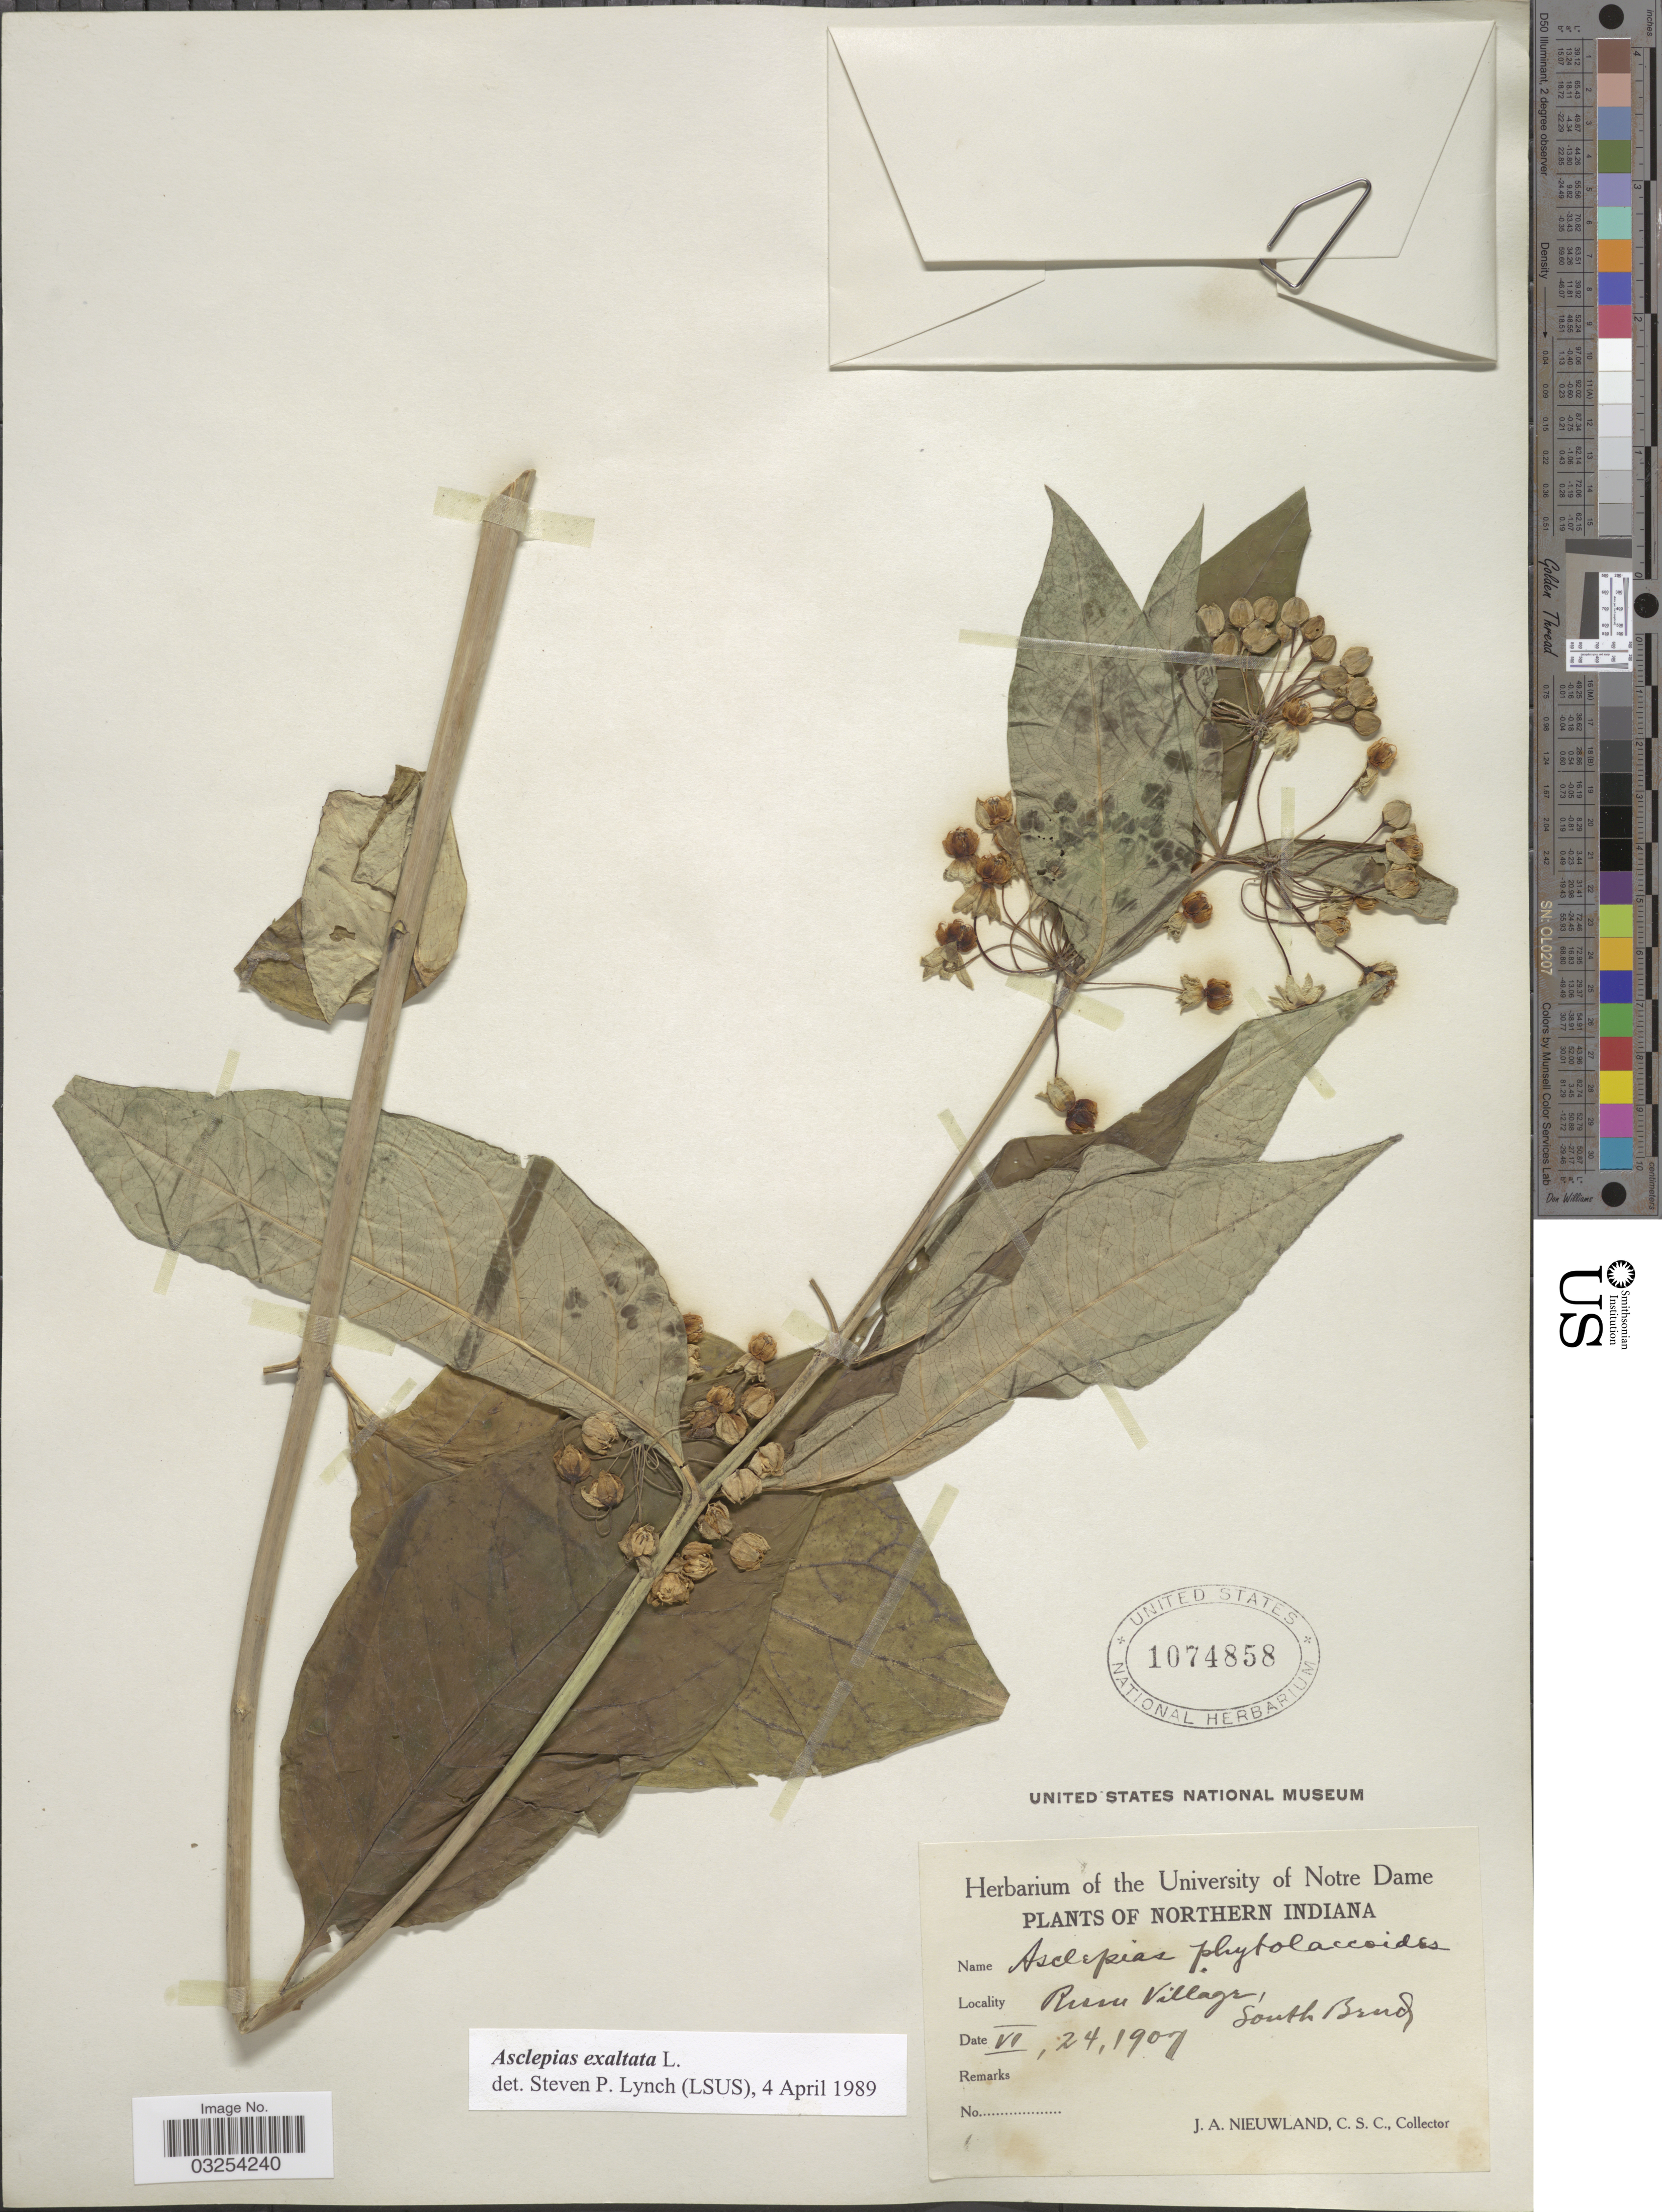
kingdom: Plantae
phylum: Tracheophyta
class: Magnoliopsida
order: Gentianales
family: Apocynaceae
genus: Asclepias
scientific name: Asclepias exaltata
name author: Muhl.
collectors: J. A. Nieuwland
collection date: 1907-06-24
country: United States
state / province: Indiana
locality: Northern Indiana. Rum Village, South Bend.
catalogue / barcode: US 1074858